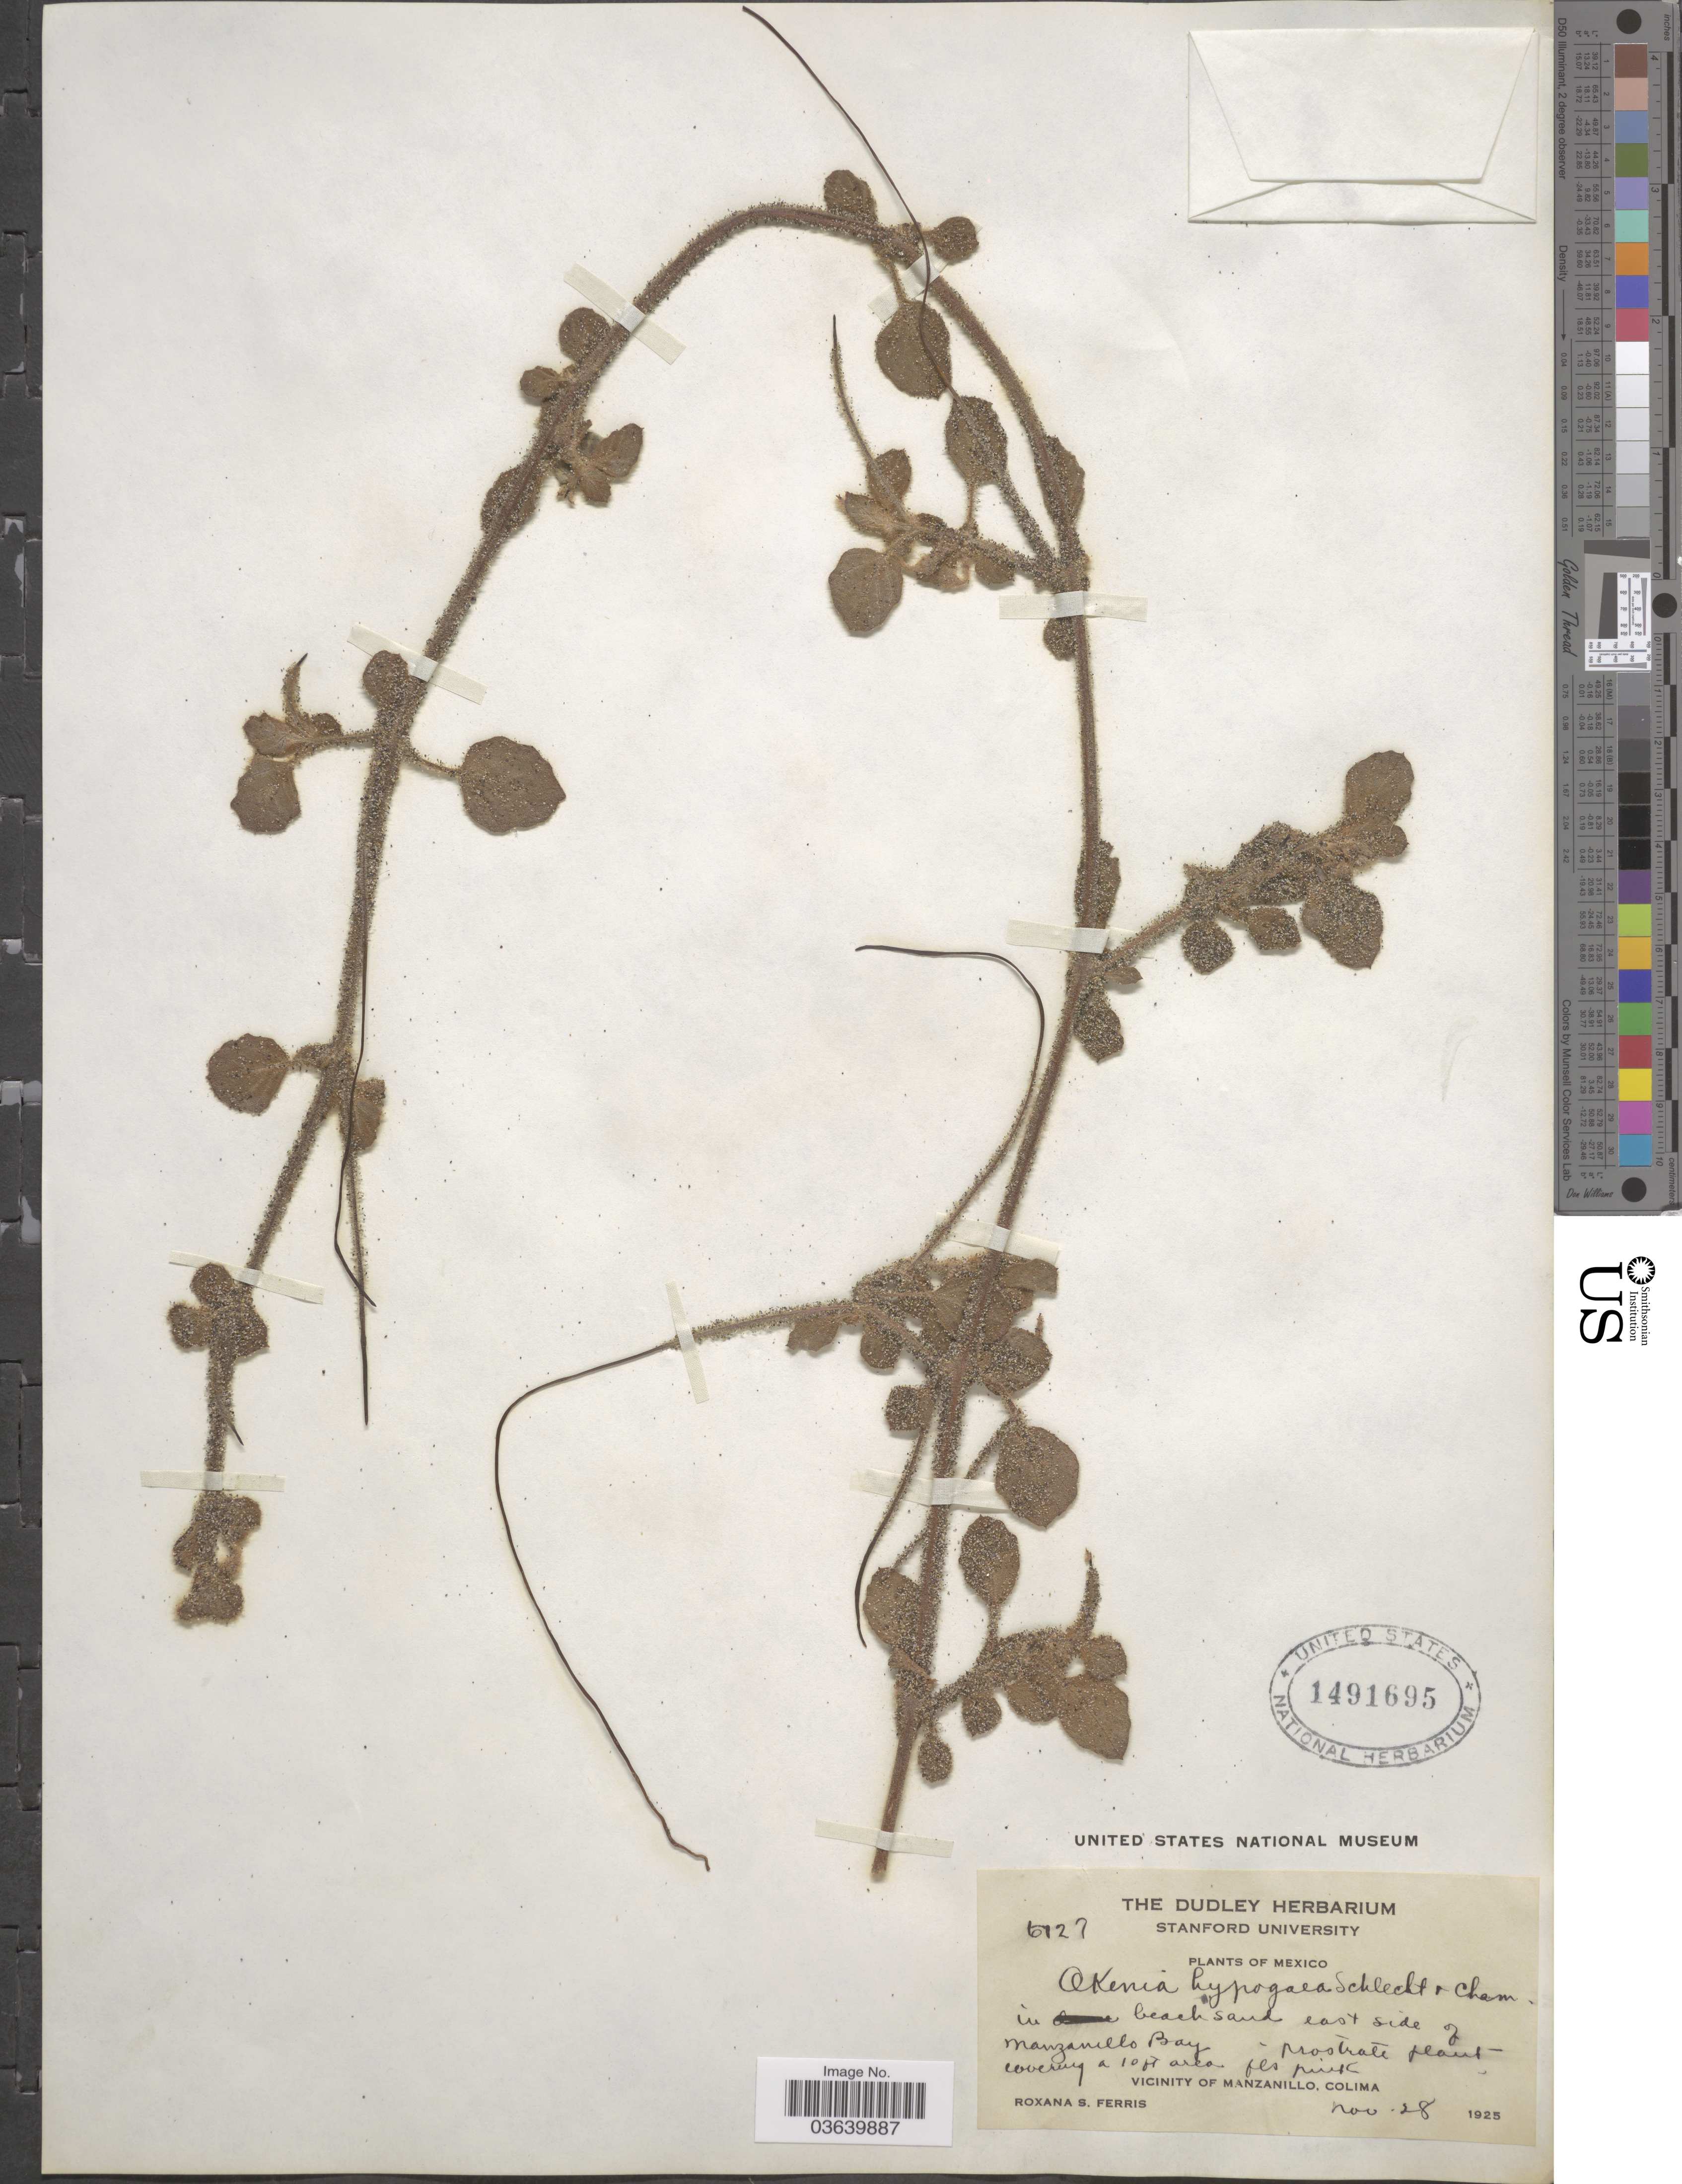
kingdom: Plantae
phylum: Tracheophyta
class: Magnoliopsida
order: Caryophyllales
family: Nyctaginaceae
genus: Okenia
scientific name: Okenia hypogaea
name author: Schltdl. & Cham.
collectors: R. S. Ferris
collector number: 6127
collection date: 1925-11-28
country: Mexico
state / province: Colima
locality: In beach sand east side of Manzanillo Bay. Vicinity of Manzanillo.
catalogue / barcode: US 1491695